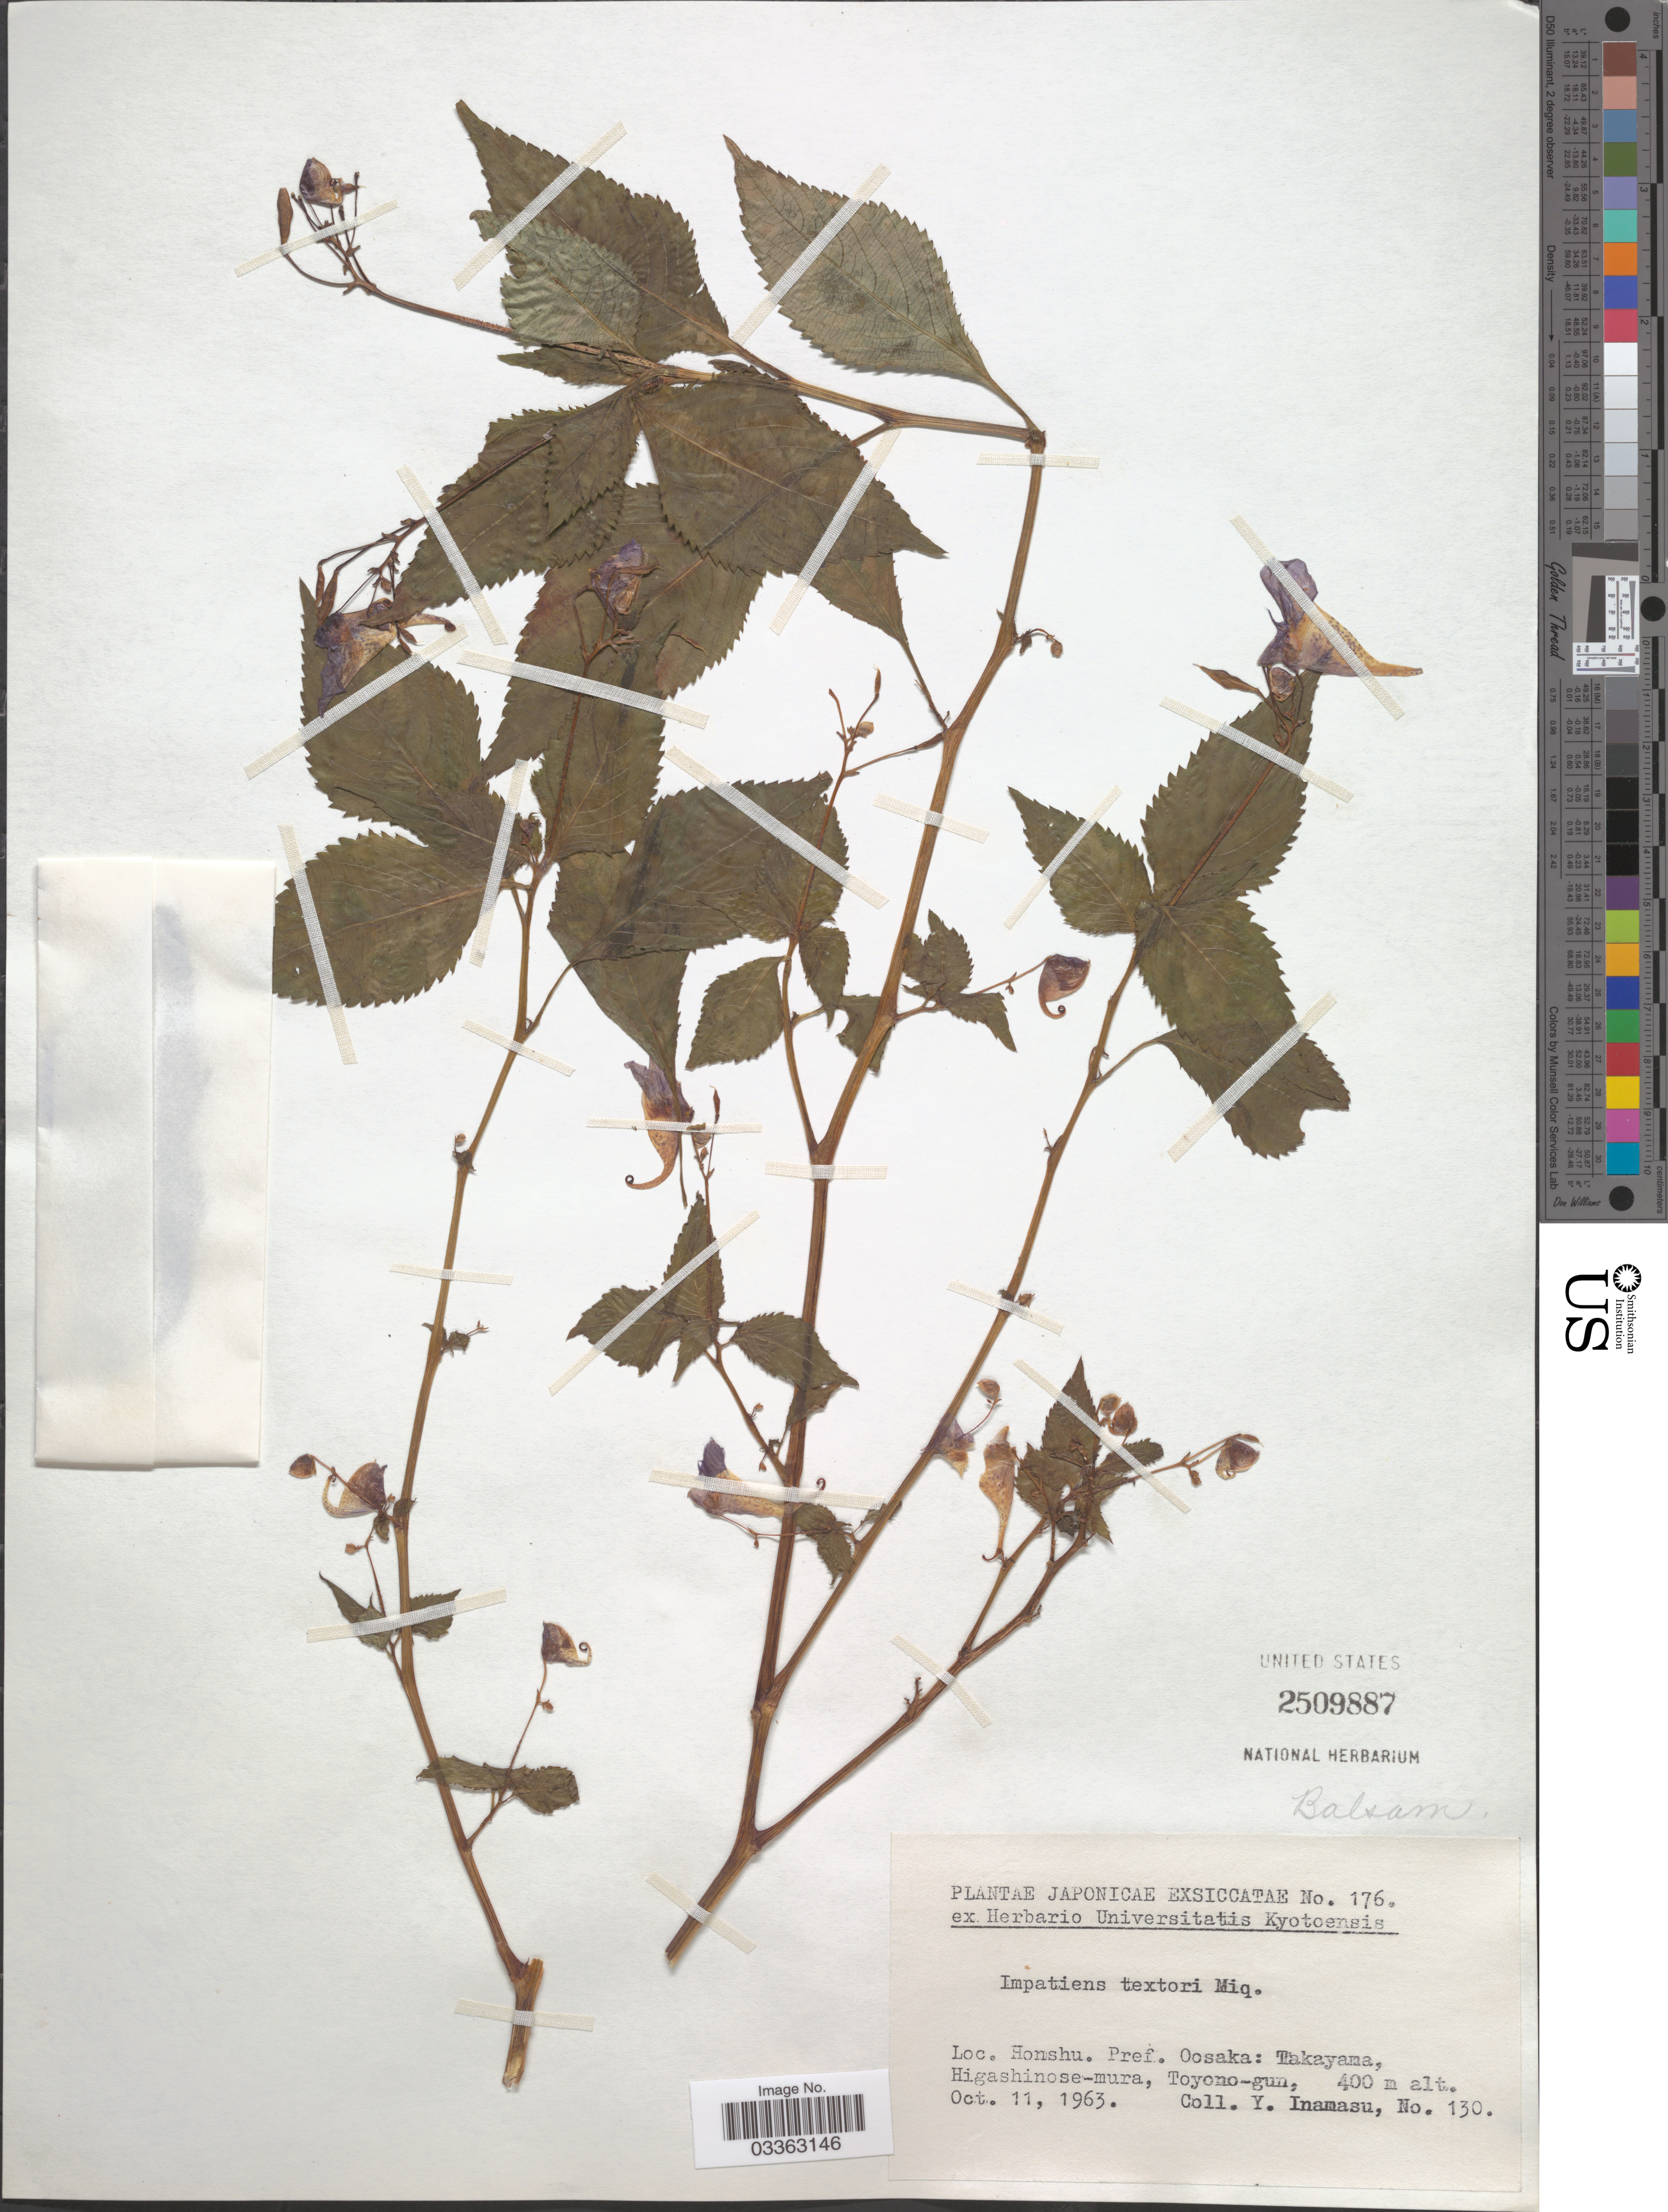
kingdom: Plantae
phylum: Tracheophyta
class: Magnoliopsida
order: Ericales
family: Balsaminaceae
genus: Impatiens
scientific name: Impatiens textorii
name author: Miq.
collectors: Y. Inamasu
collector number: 130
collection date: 1963-10-11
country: Japan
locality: Honshu. Pref. Oosaka: Takayama, Higashinose-mura, Toyono-gun.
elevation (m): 400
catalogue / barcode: US 2509877